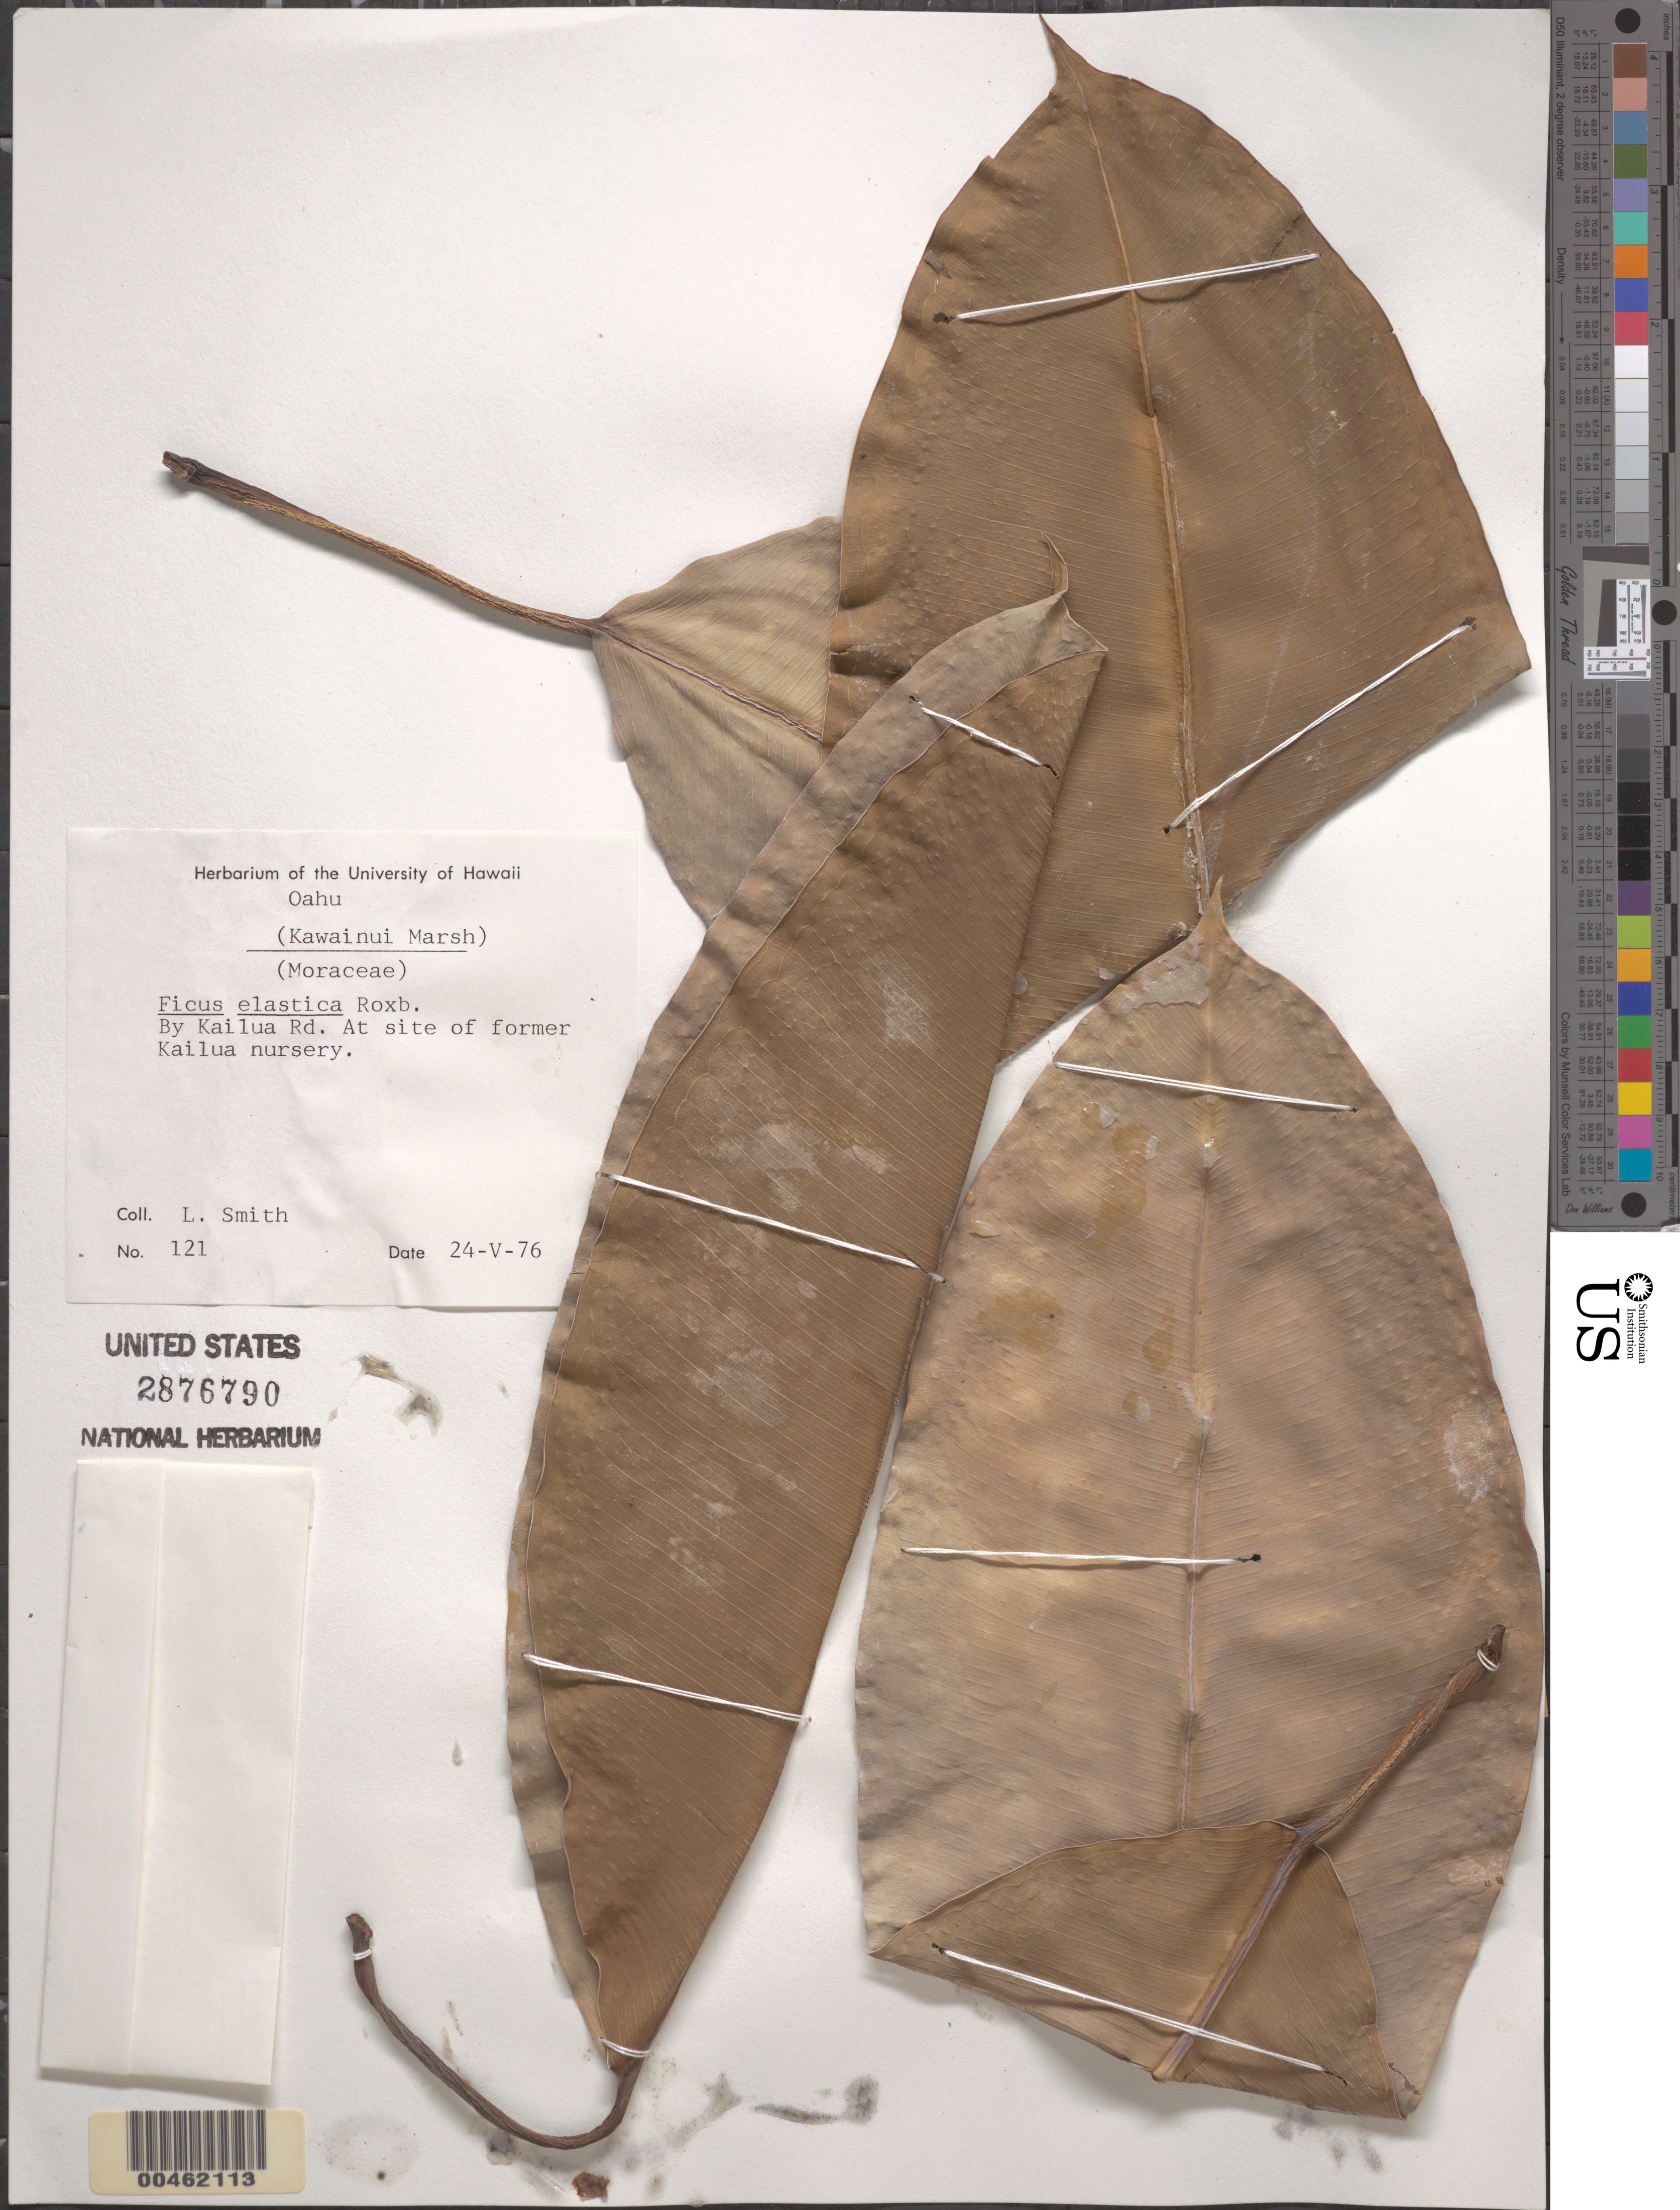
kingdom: Plantae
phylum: Tracheophyta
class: Magnoliopsida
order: Rosales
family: Moraceae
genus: Ficus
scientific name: Ficus elastica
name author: Roxb.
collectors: L. Smith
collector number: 121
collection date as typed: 24 May 1976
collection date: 1976-05-24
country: United States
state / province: Hawaii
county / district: Honolulu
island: Oahu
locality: Kawainui Marsh, by Kailua Rd., at site of former Kailua nursery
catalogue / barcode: US 2876790